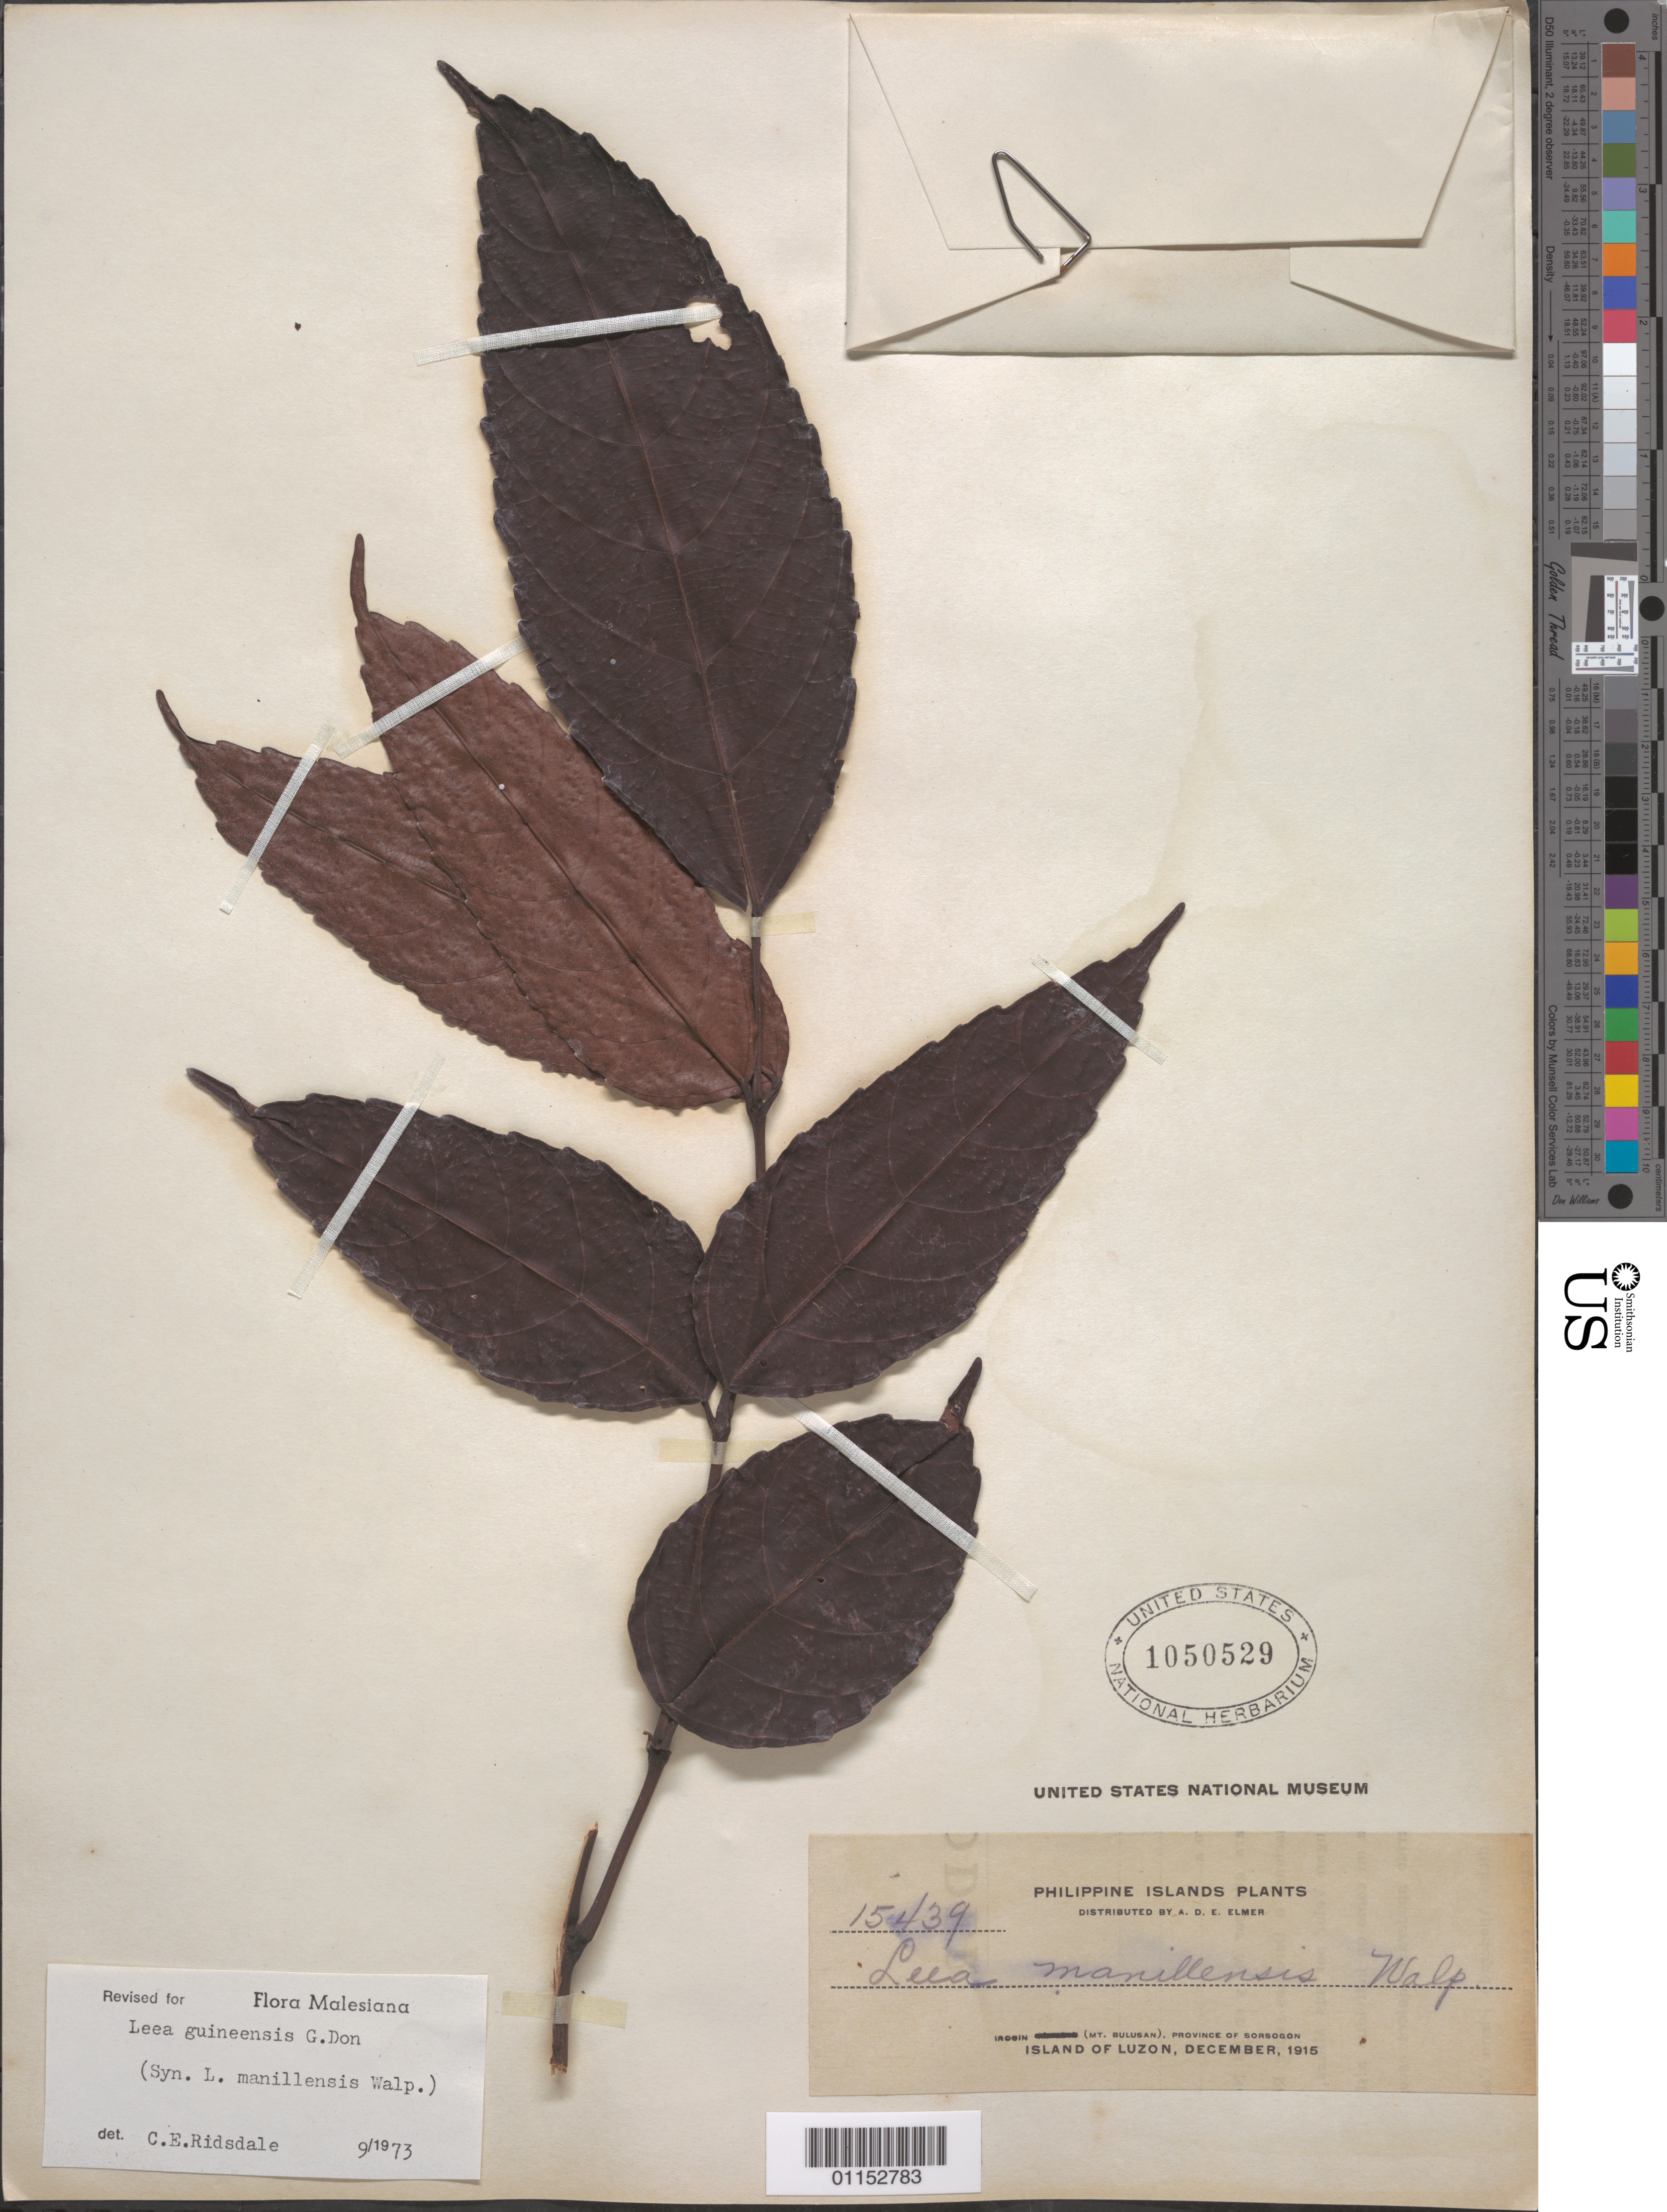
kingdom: Plantae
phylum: Tracheophyta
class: Magnoliopsida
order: Vitales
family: Vitaceae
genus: Leea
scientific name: Leea guineensis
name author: G. Don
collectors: A. D. E. Elmer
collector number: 15439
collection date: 1915-12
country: Philippines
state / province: Bicol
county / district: Sorsogon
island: Luzon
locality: Irosin, Mt Bulusan. Luzon.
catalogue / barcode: US 1050529